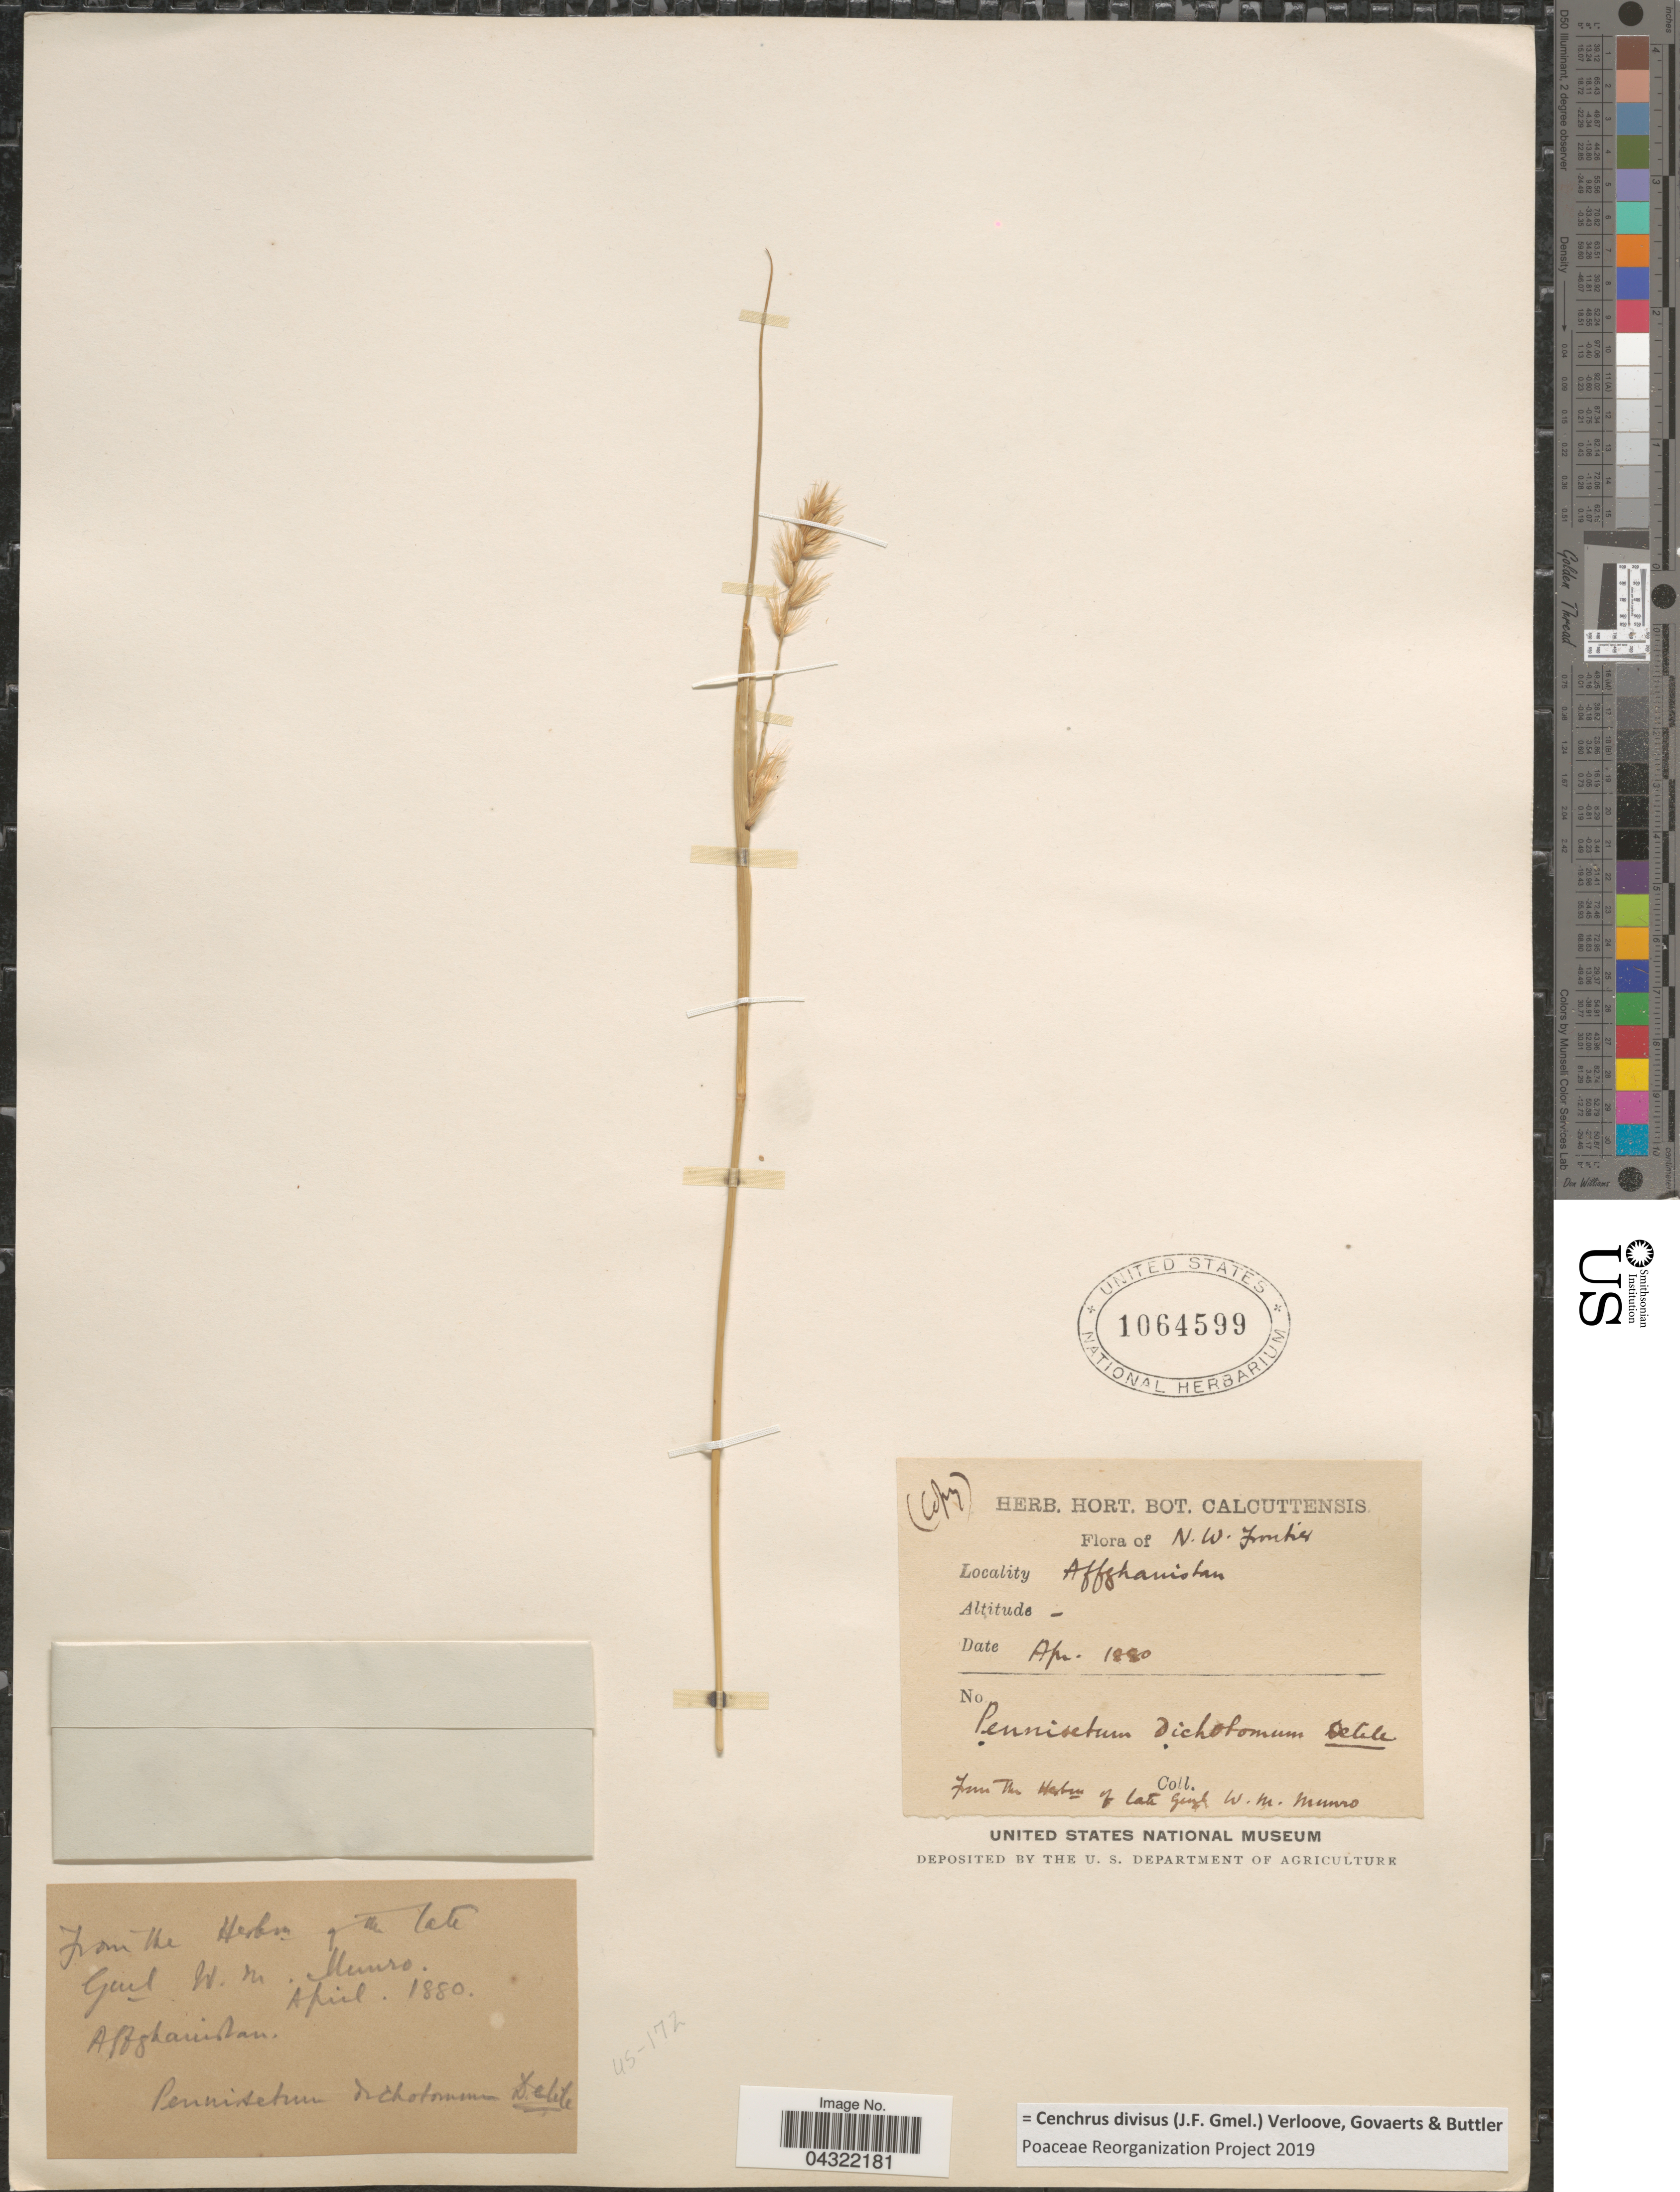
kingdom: Plantae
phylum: Tracheophyta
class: Liliopsida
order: Poales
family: Poaceae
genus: Cenchrus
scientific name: Cenchrus divisus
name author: (J.F. Gmel.) Verloove et al.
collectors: ex herb. horti Calcuttensis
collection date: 1880-04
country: Afghanistan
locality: N.W. Frontier. Affghanistan.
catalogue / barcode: US 1064599